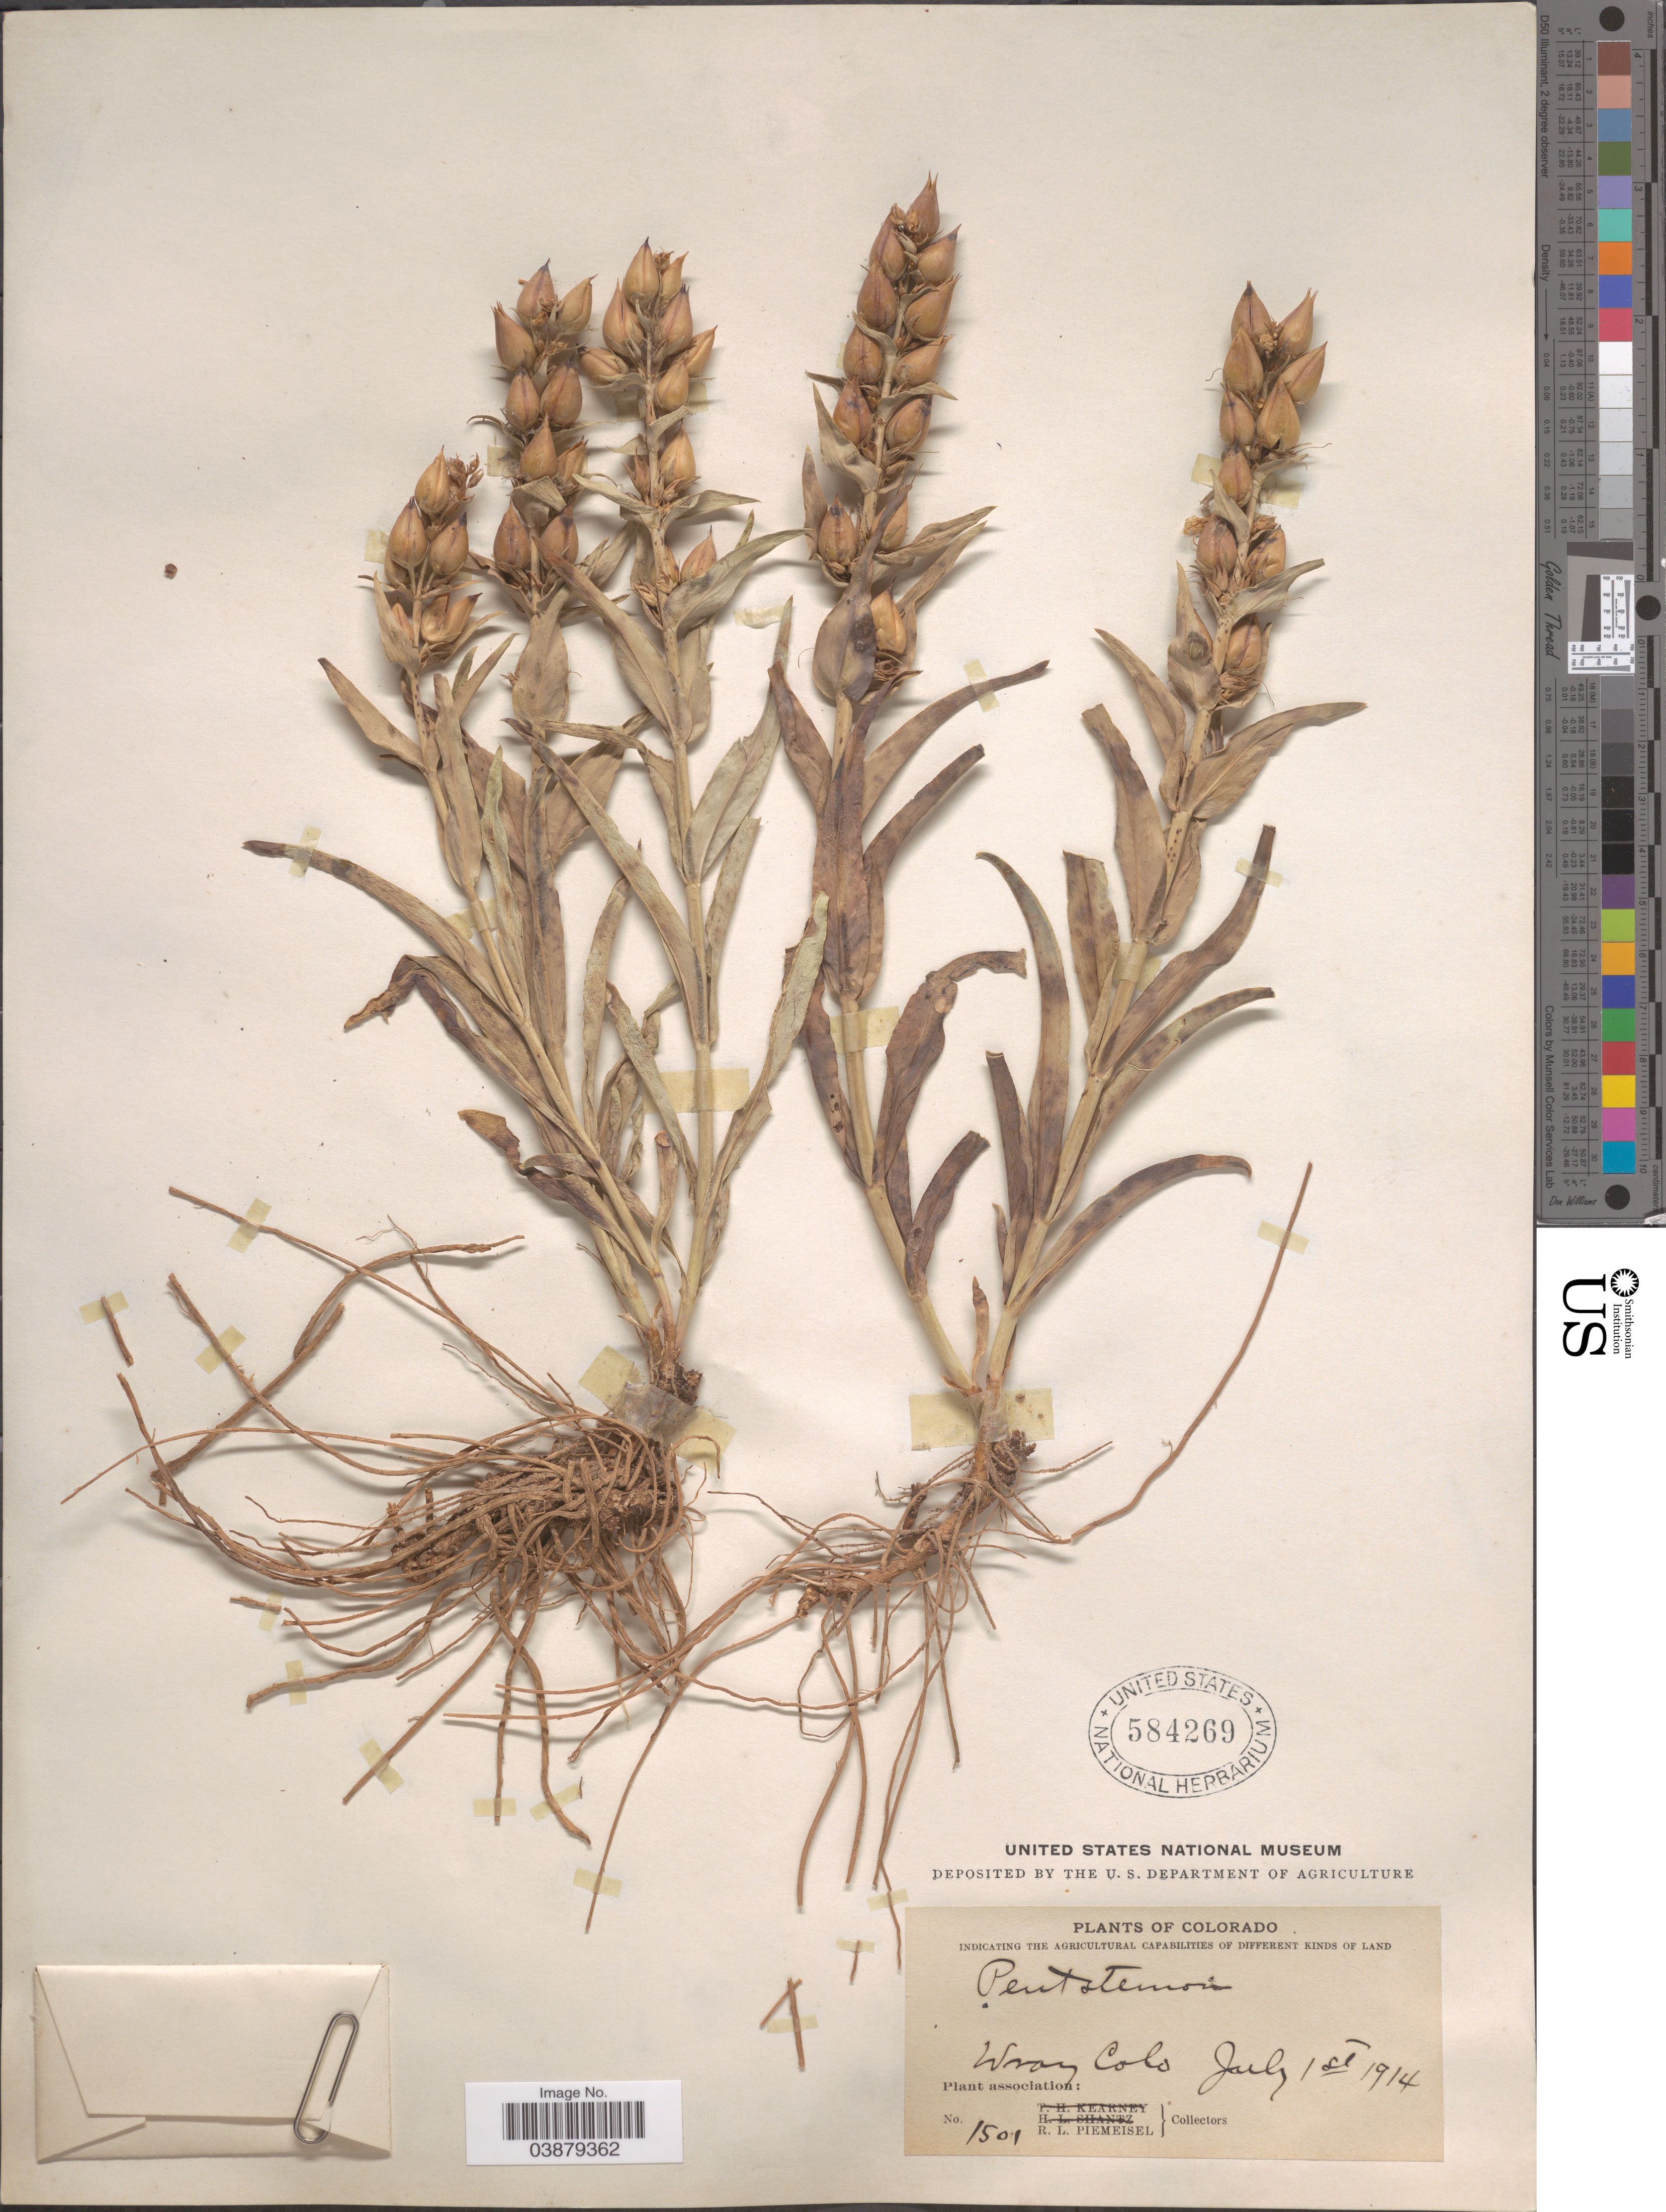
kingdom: Plantae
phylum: Tracheophyta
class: Magnoliopsida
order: Lamiales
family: Plantaginaceae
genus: Penstemon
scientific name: Penstemon sp.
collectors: R. L. Piemeisel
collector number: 1501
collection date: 1914-07-01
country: United States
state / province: Colorado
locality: Wray.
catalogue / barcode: US 584269